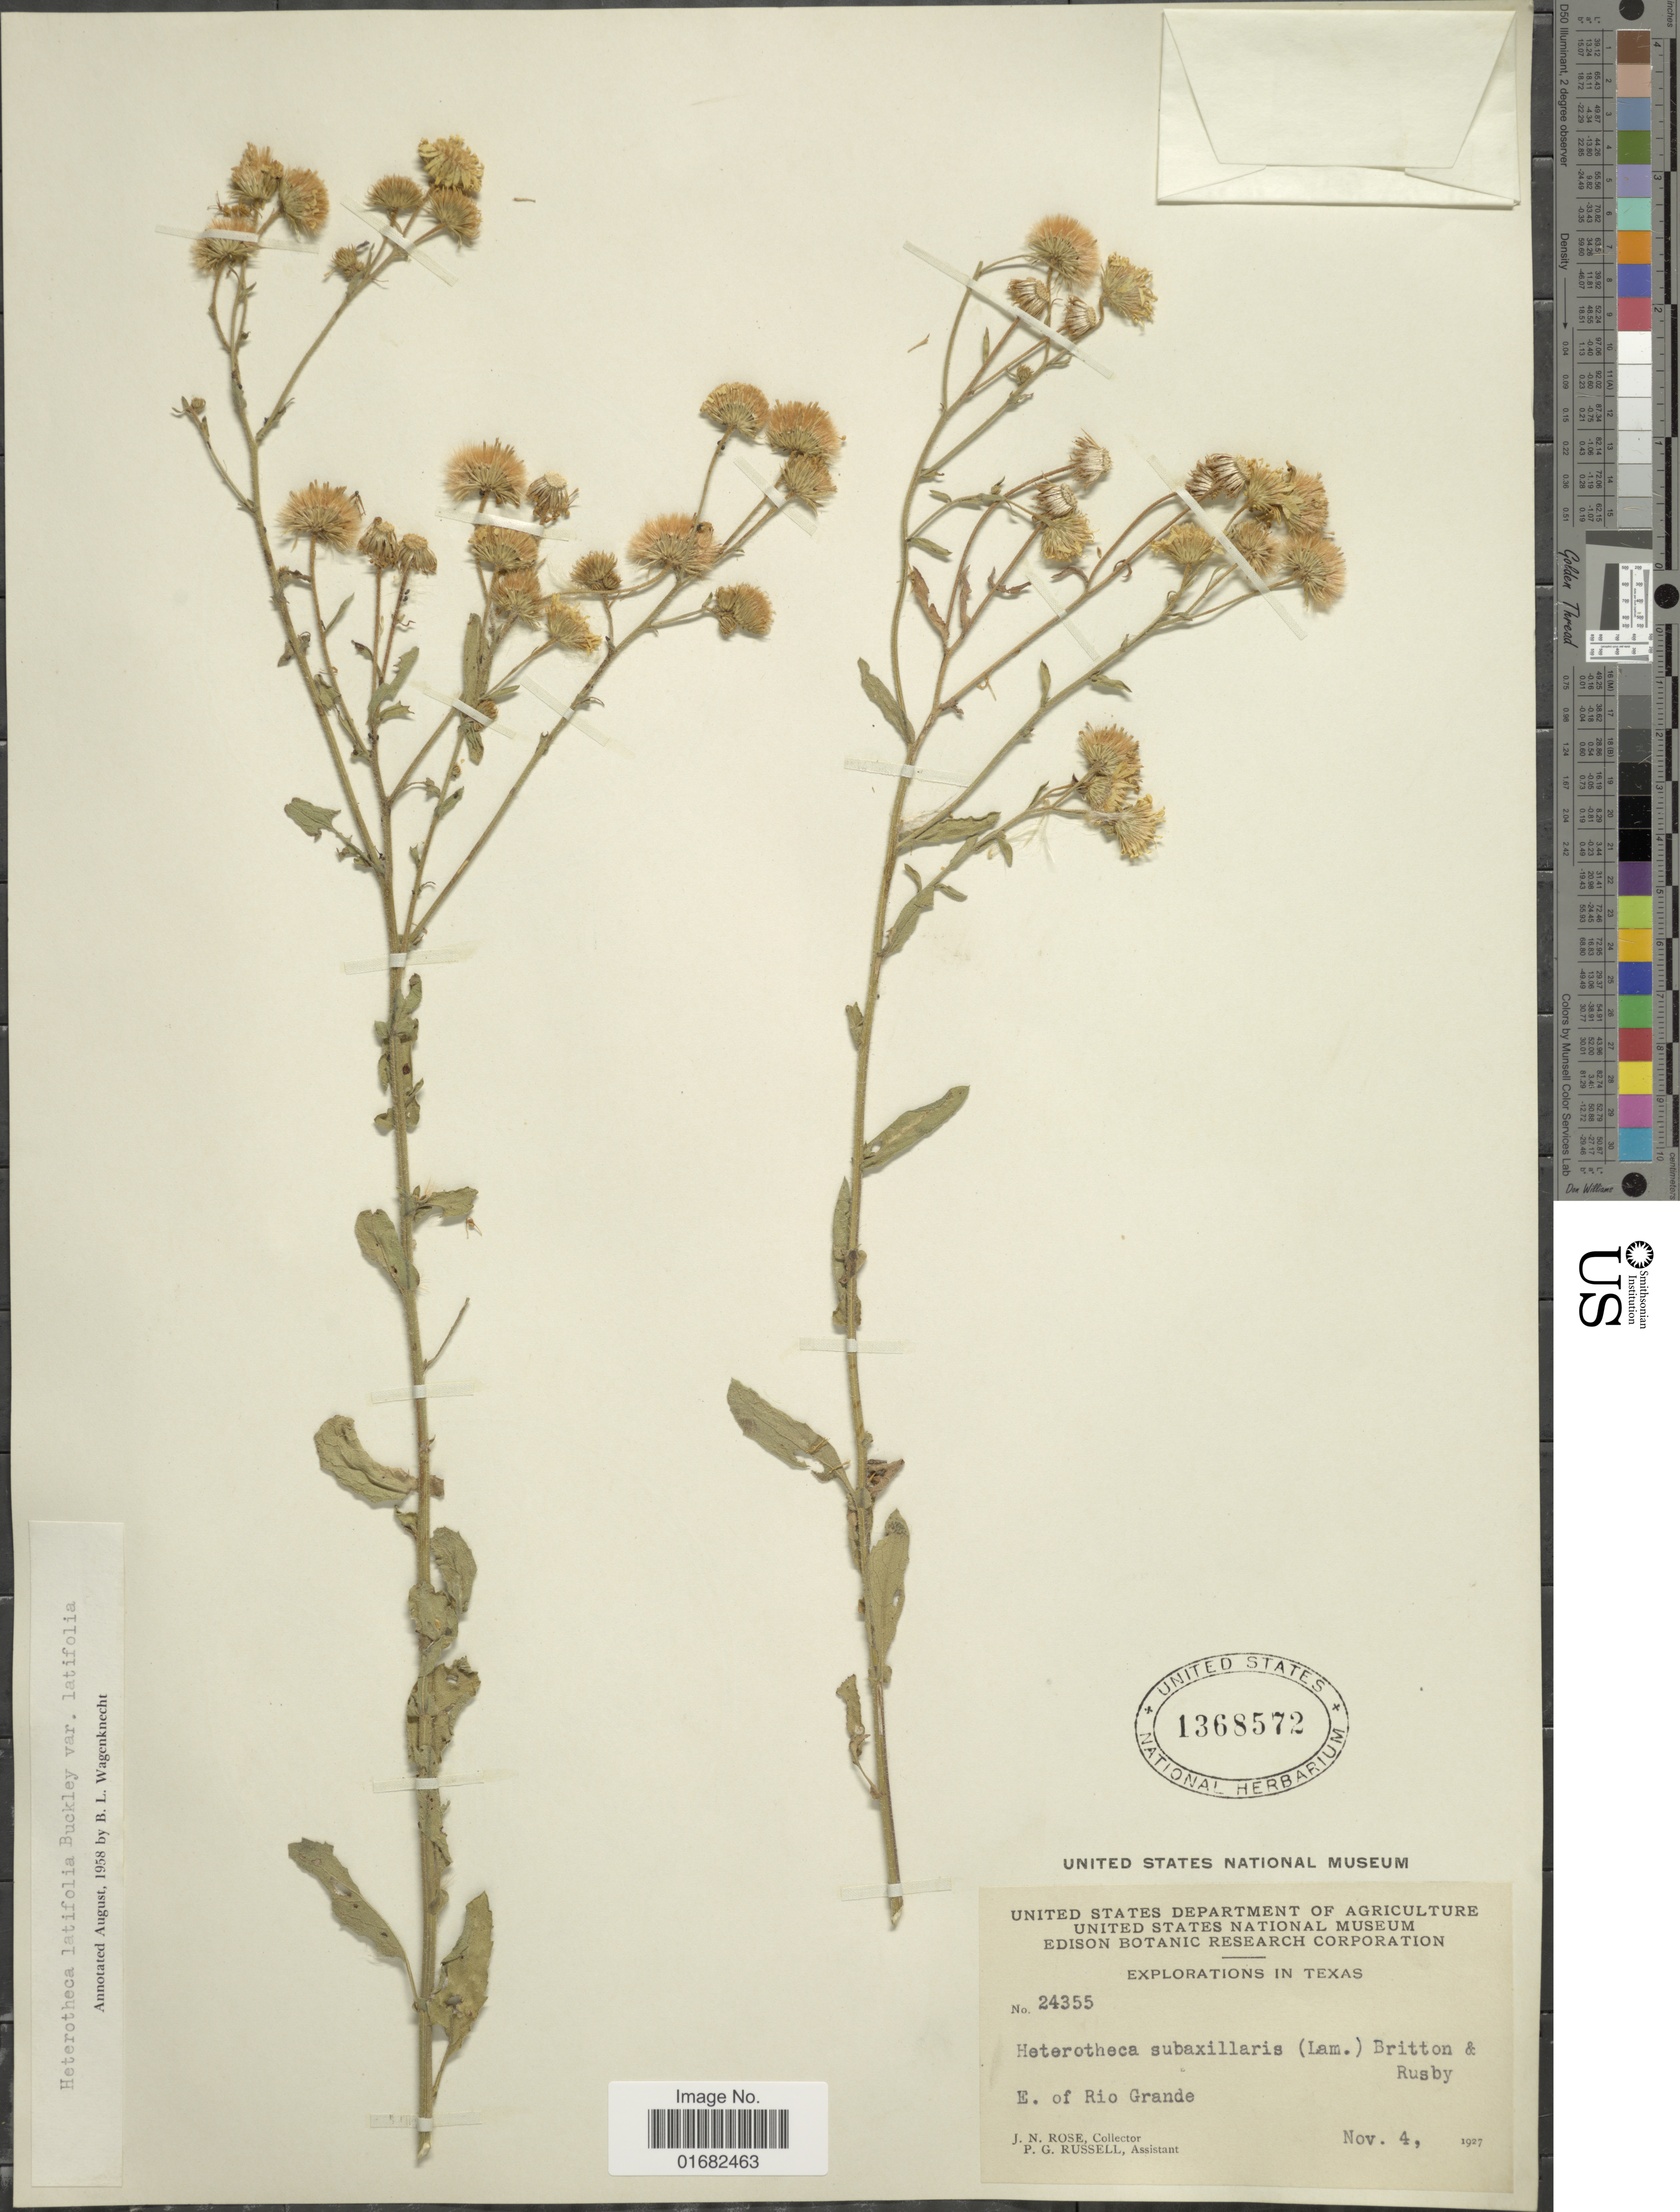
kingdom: Plantae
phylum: Tracheophyta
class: Magnoliopsida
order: Asterales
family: Asteraceae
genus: Heterotheca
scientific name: Heterotheca latifolia var. latifolia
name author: Buckley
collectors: J. N. Rose & P. G. Russell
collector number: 24355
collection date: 1927-11-04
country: United States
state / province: Texas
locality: E. of Rio Grande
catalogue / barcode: US 1368572